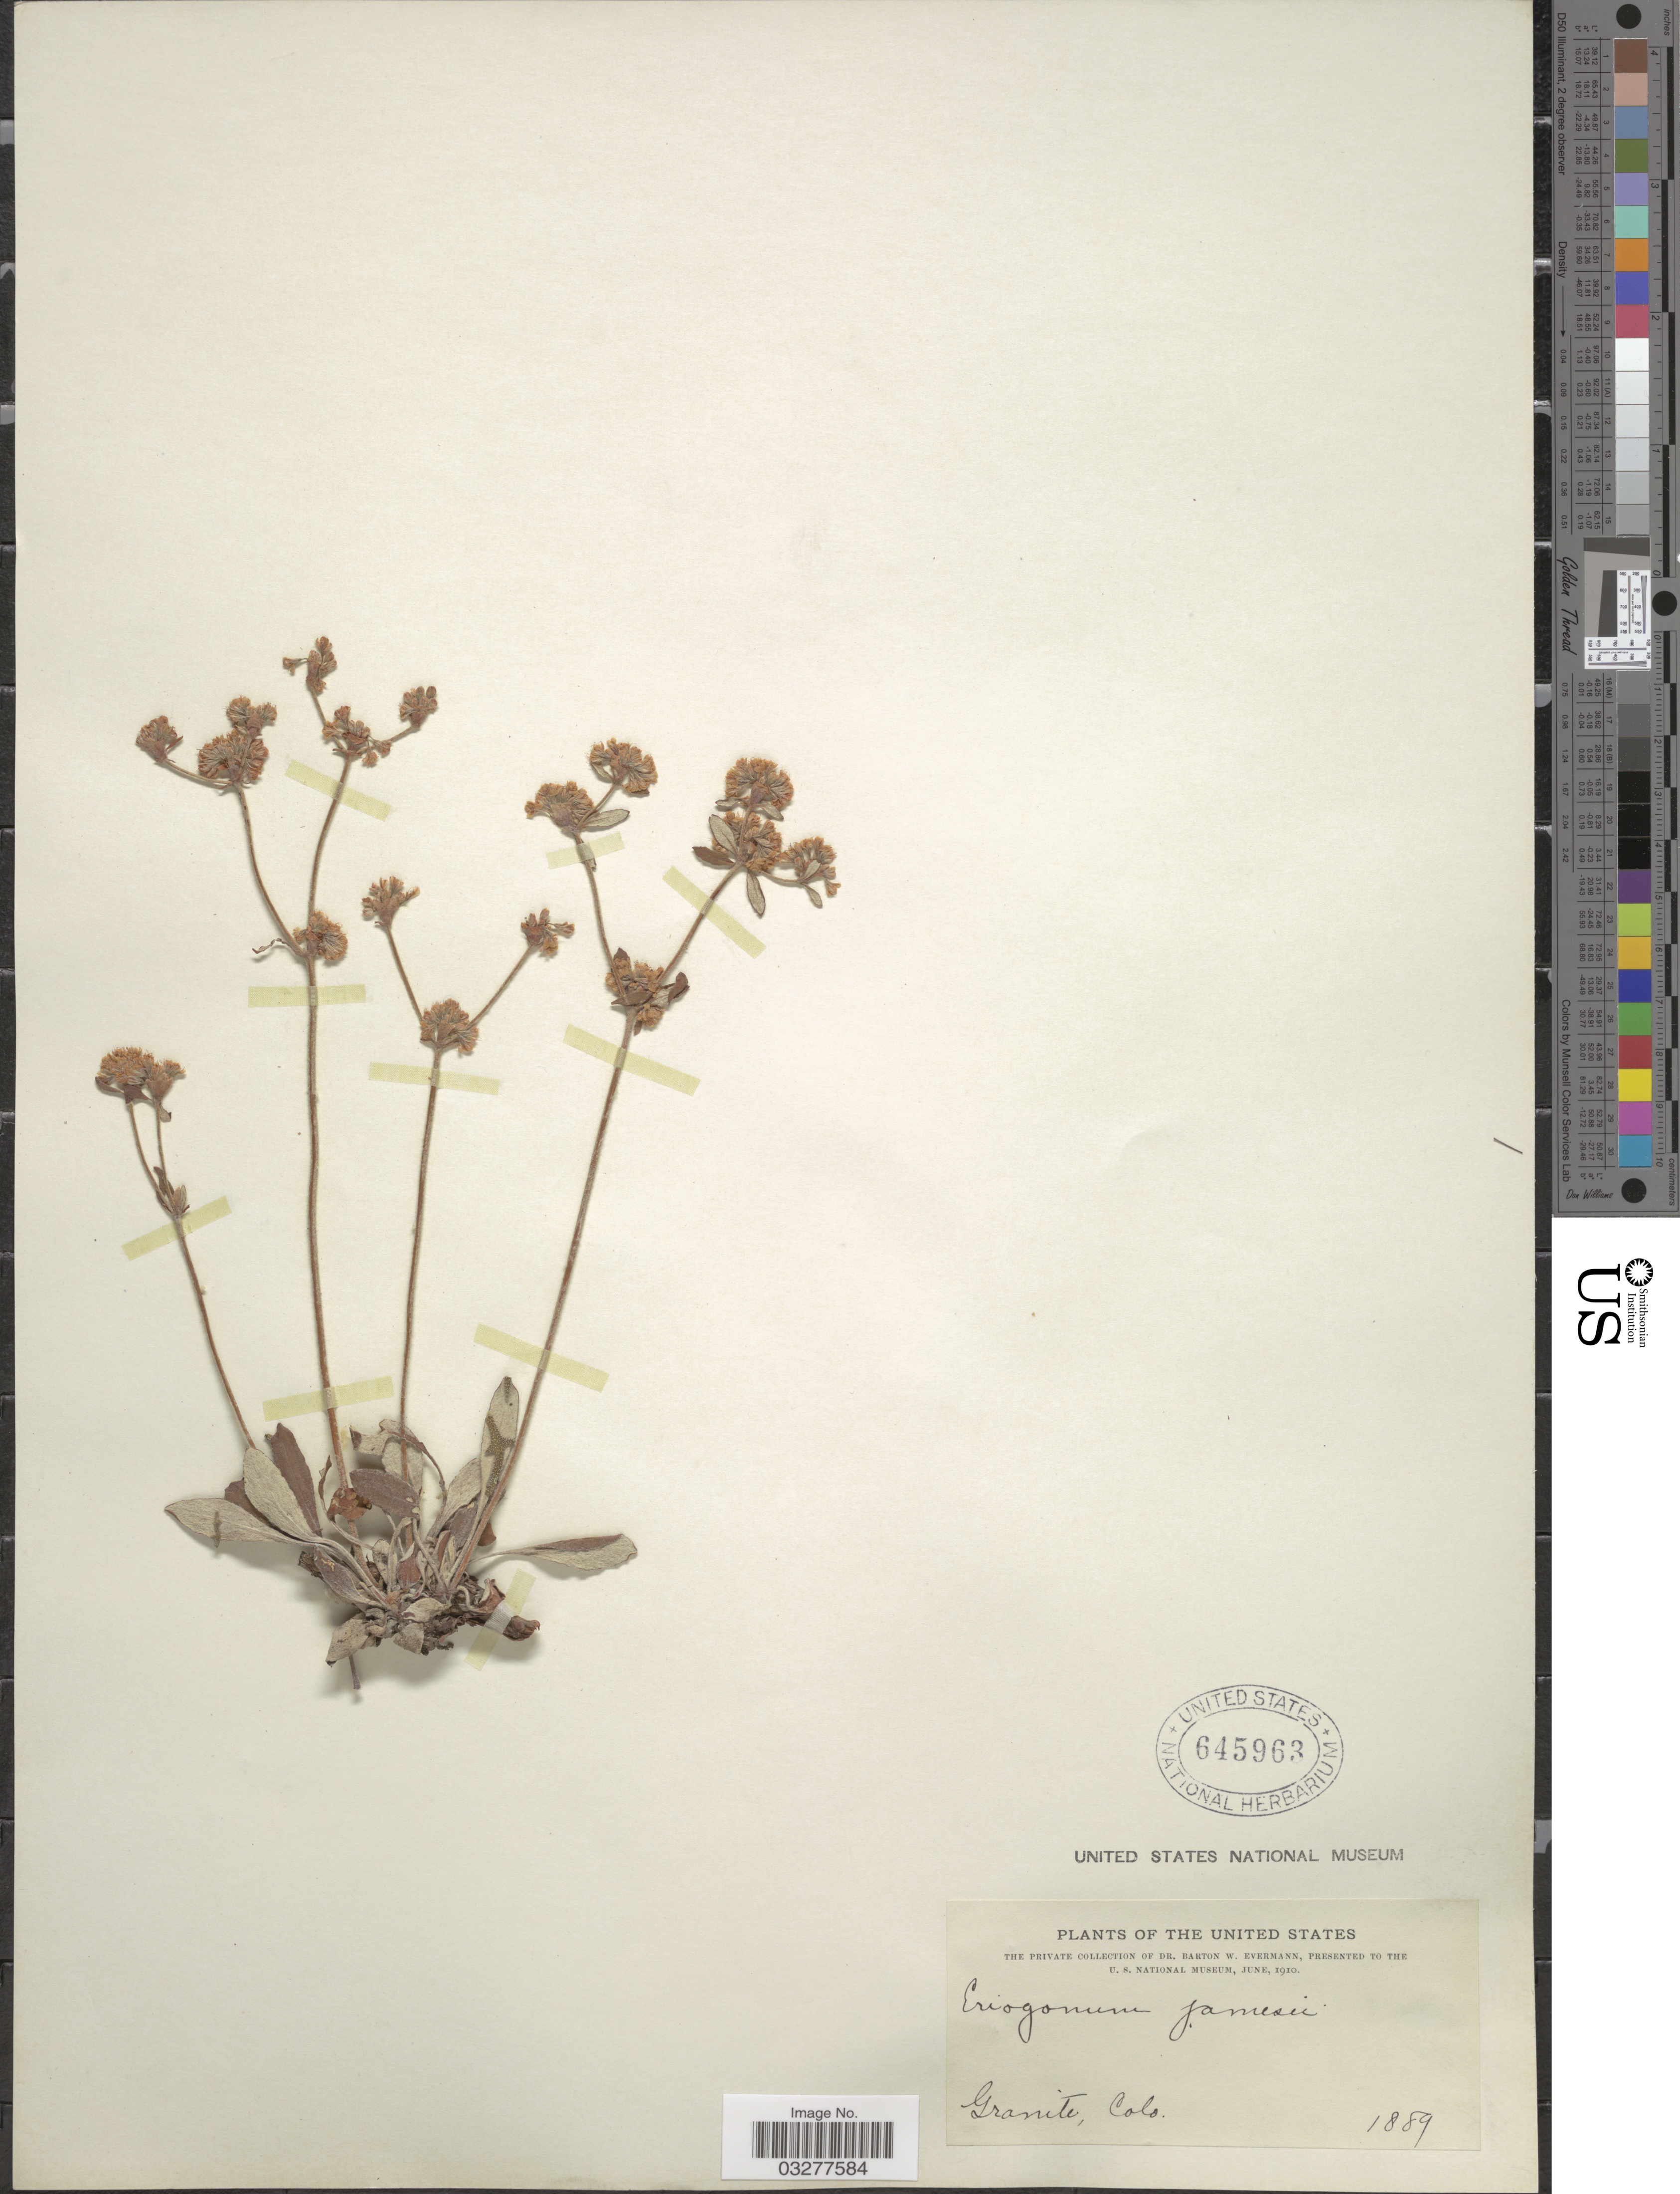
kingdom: Plantae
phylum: Tracheophyta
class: Magnoliopsida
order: Caryophyllales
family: Polygonaceae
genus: Eriogonum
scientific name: Eriogonum jamesii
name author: Benth.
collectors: B. W. Evermann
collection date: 1889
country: United States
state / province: Colorado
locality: Granite.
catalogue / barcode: US 645963